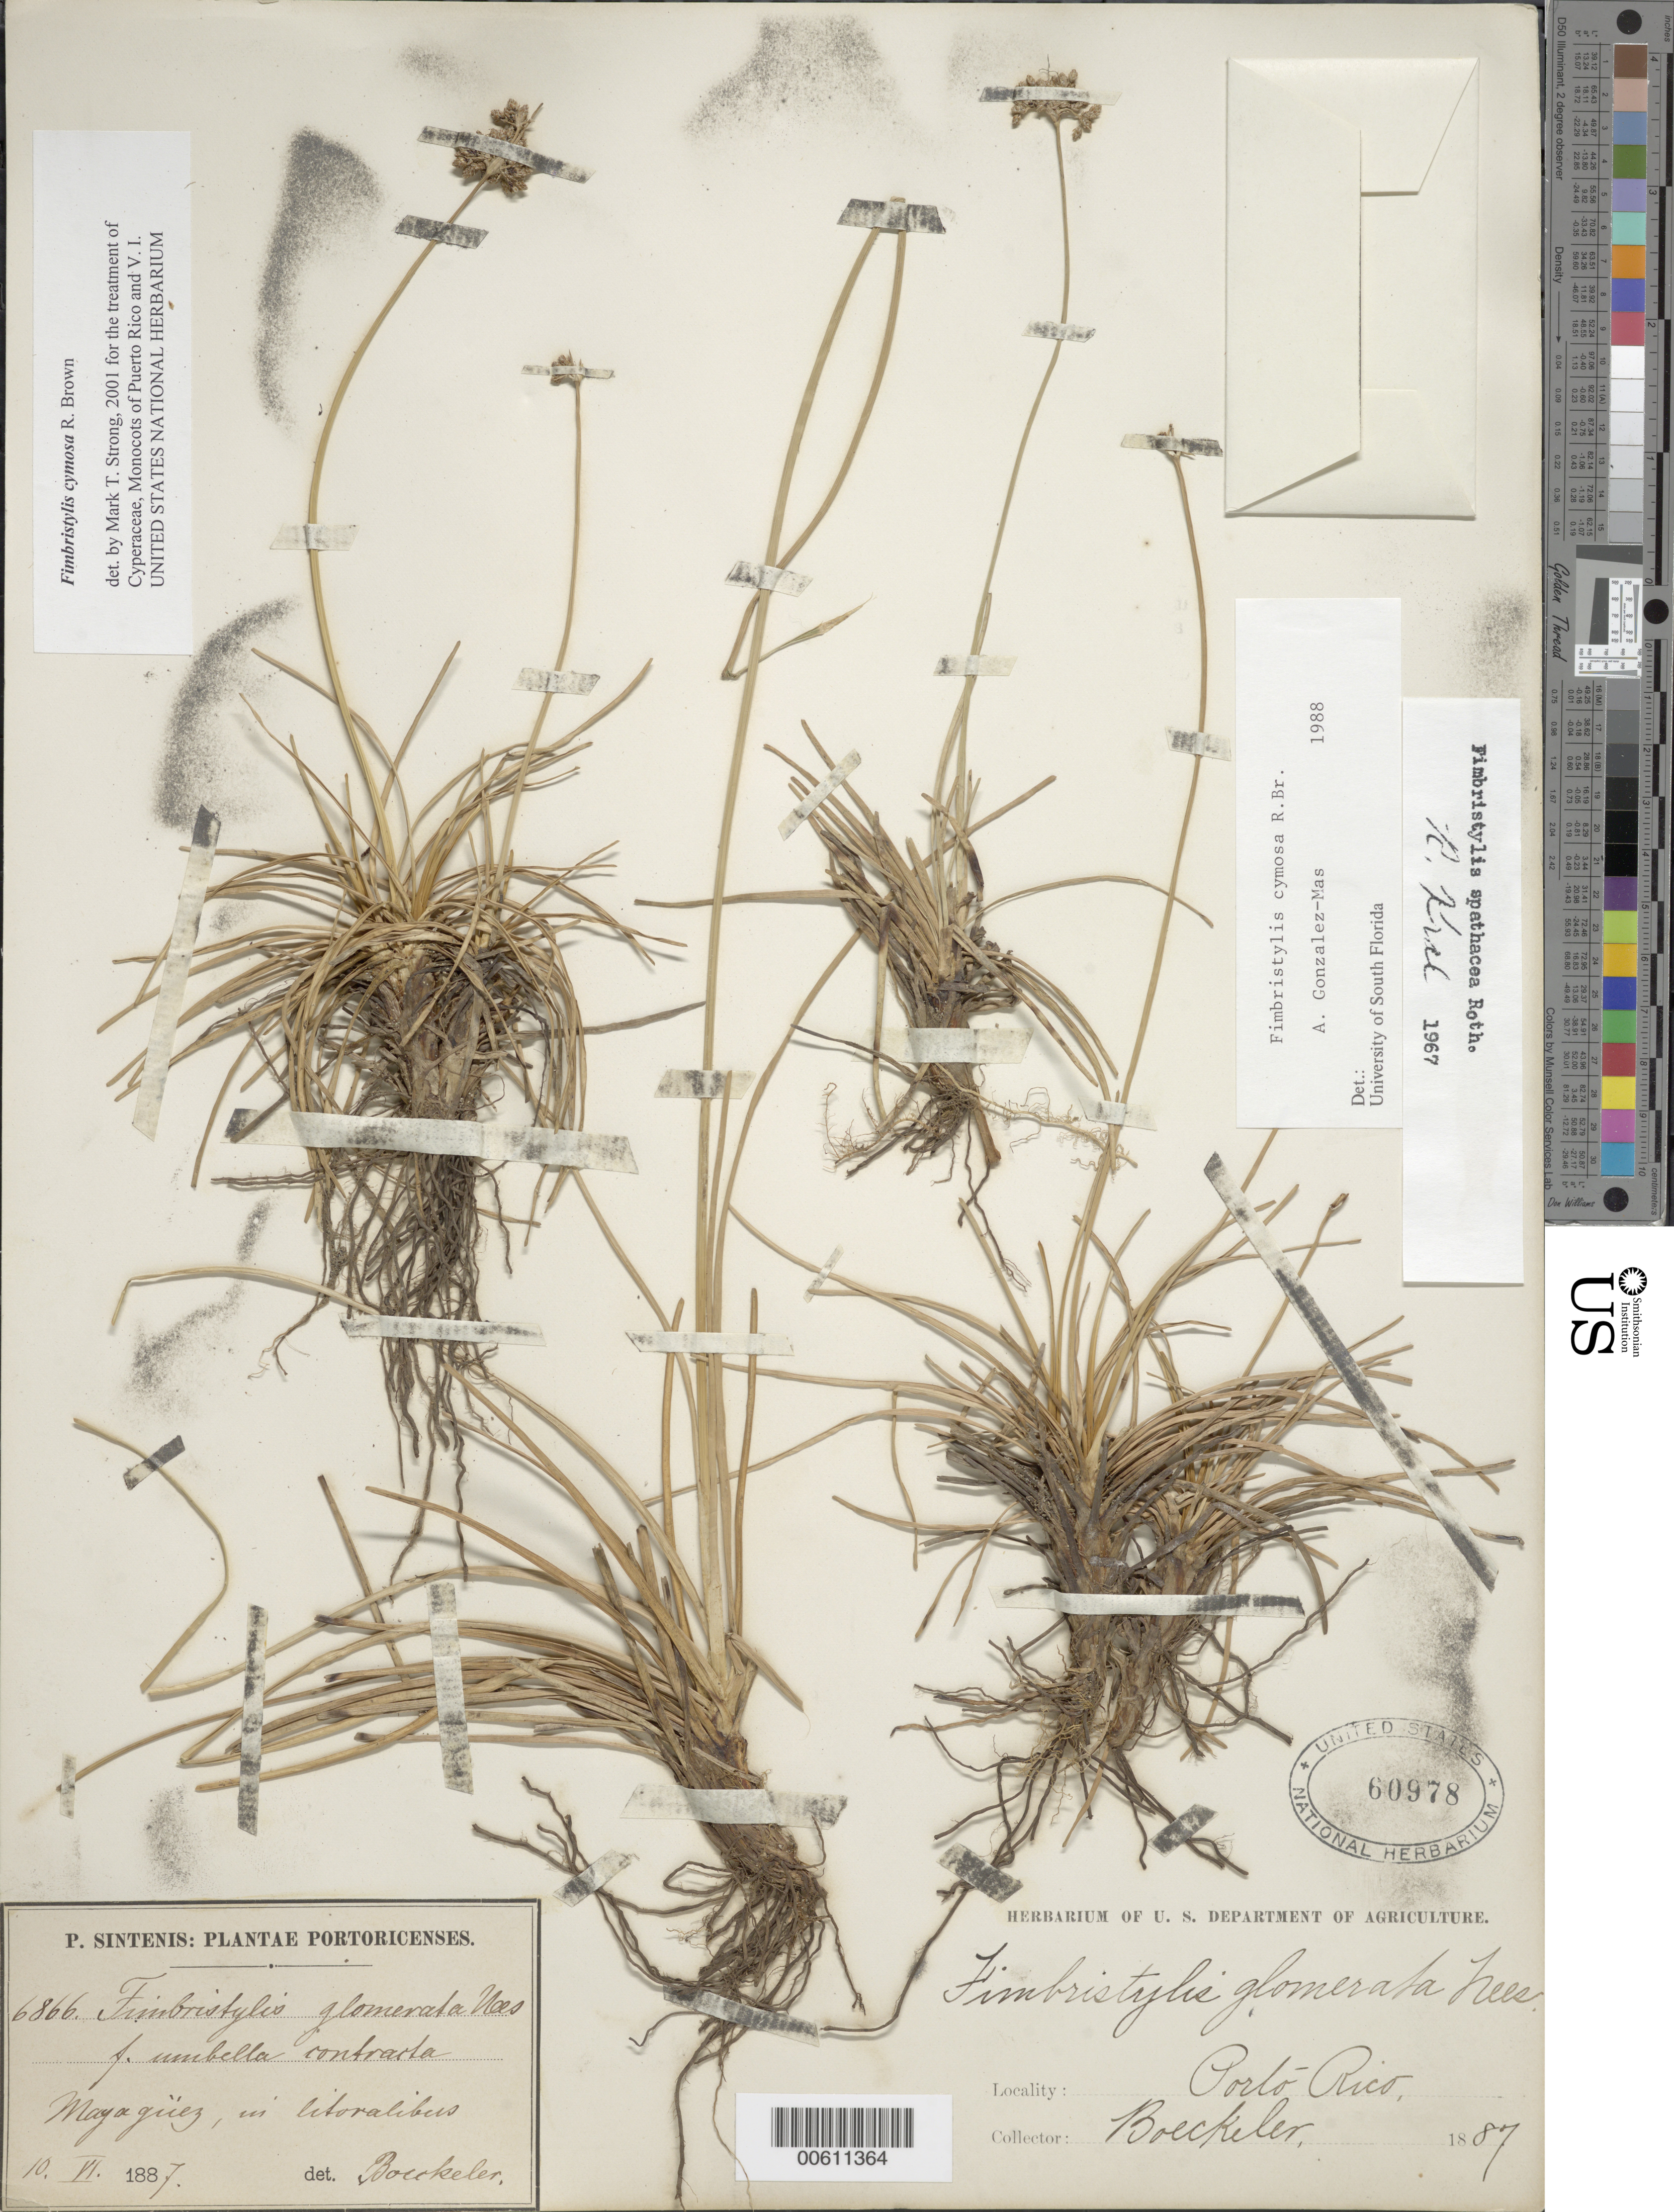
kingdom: Plantae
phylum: Tracheophyta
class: Liliopsida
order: Poales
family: Cyperaceae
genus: Fimbristylis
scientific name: Fimbristylis cymosa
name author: R. Br.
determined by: Strong, M. T., (US), Smithsonian Institution - National Museum of Natural History (UNITED STATES)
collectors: P. Sintenis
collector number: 6866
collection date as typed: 10 Jun 1887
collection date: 1887-06-10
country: Puerto Rico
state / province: Mayagüez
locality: Mayagüez.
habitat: In litoralibus.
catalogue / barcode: US 60978